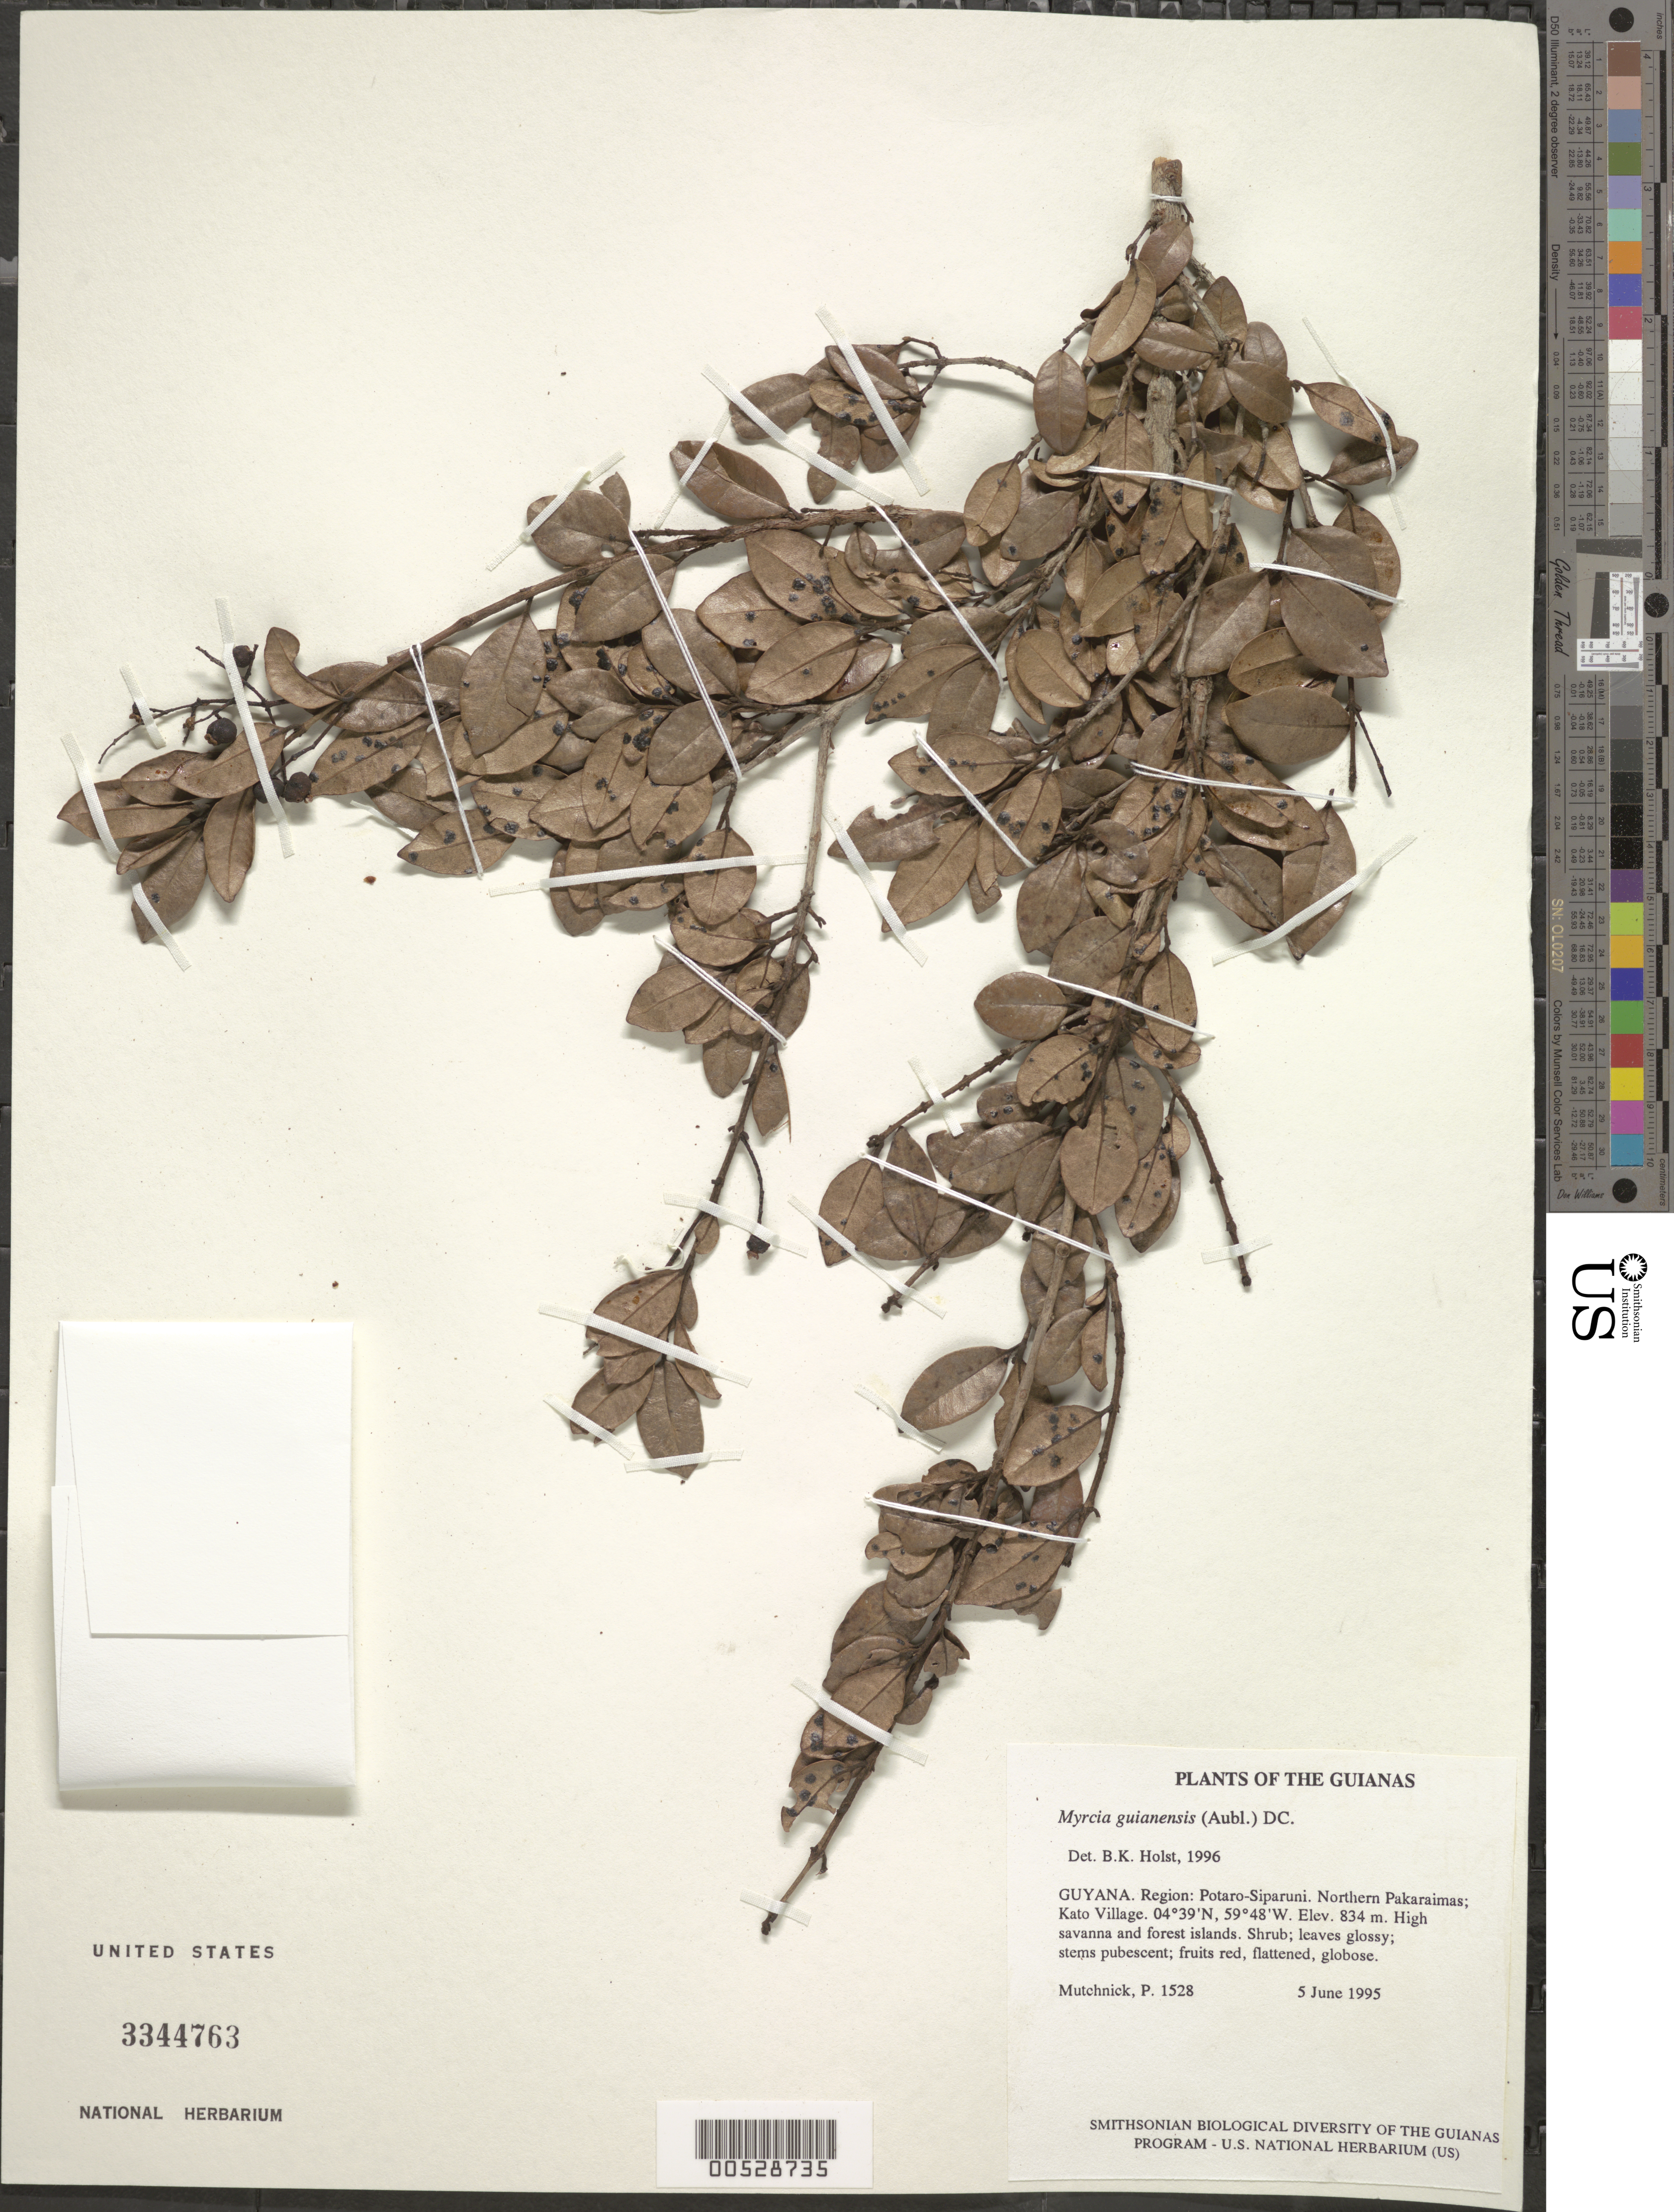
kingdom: Plantae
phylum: Tracheophyta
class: Magnoliopsida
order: Myrtales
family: Myrtaceae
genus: Myrcia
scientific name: Myrcia guianensis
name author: (Aubl.) DC.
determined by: Holst, Bruce K.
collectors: P. Mutchnick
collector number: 1528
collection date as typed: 5 June 1995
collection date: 1995-06-05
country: Guyana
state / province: Potaro-Siparuni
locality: Northern Pakaraimas; Kato Village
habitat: High savanna and forest islands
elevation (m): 834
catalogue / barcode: US 3344763